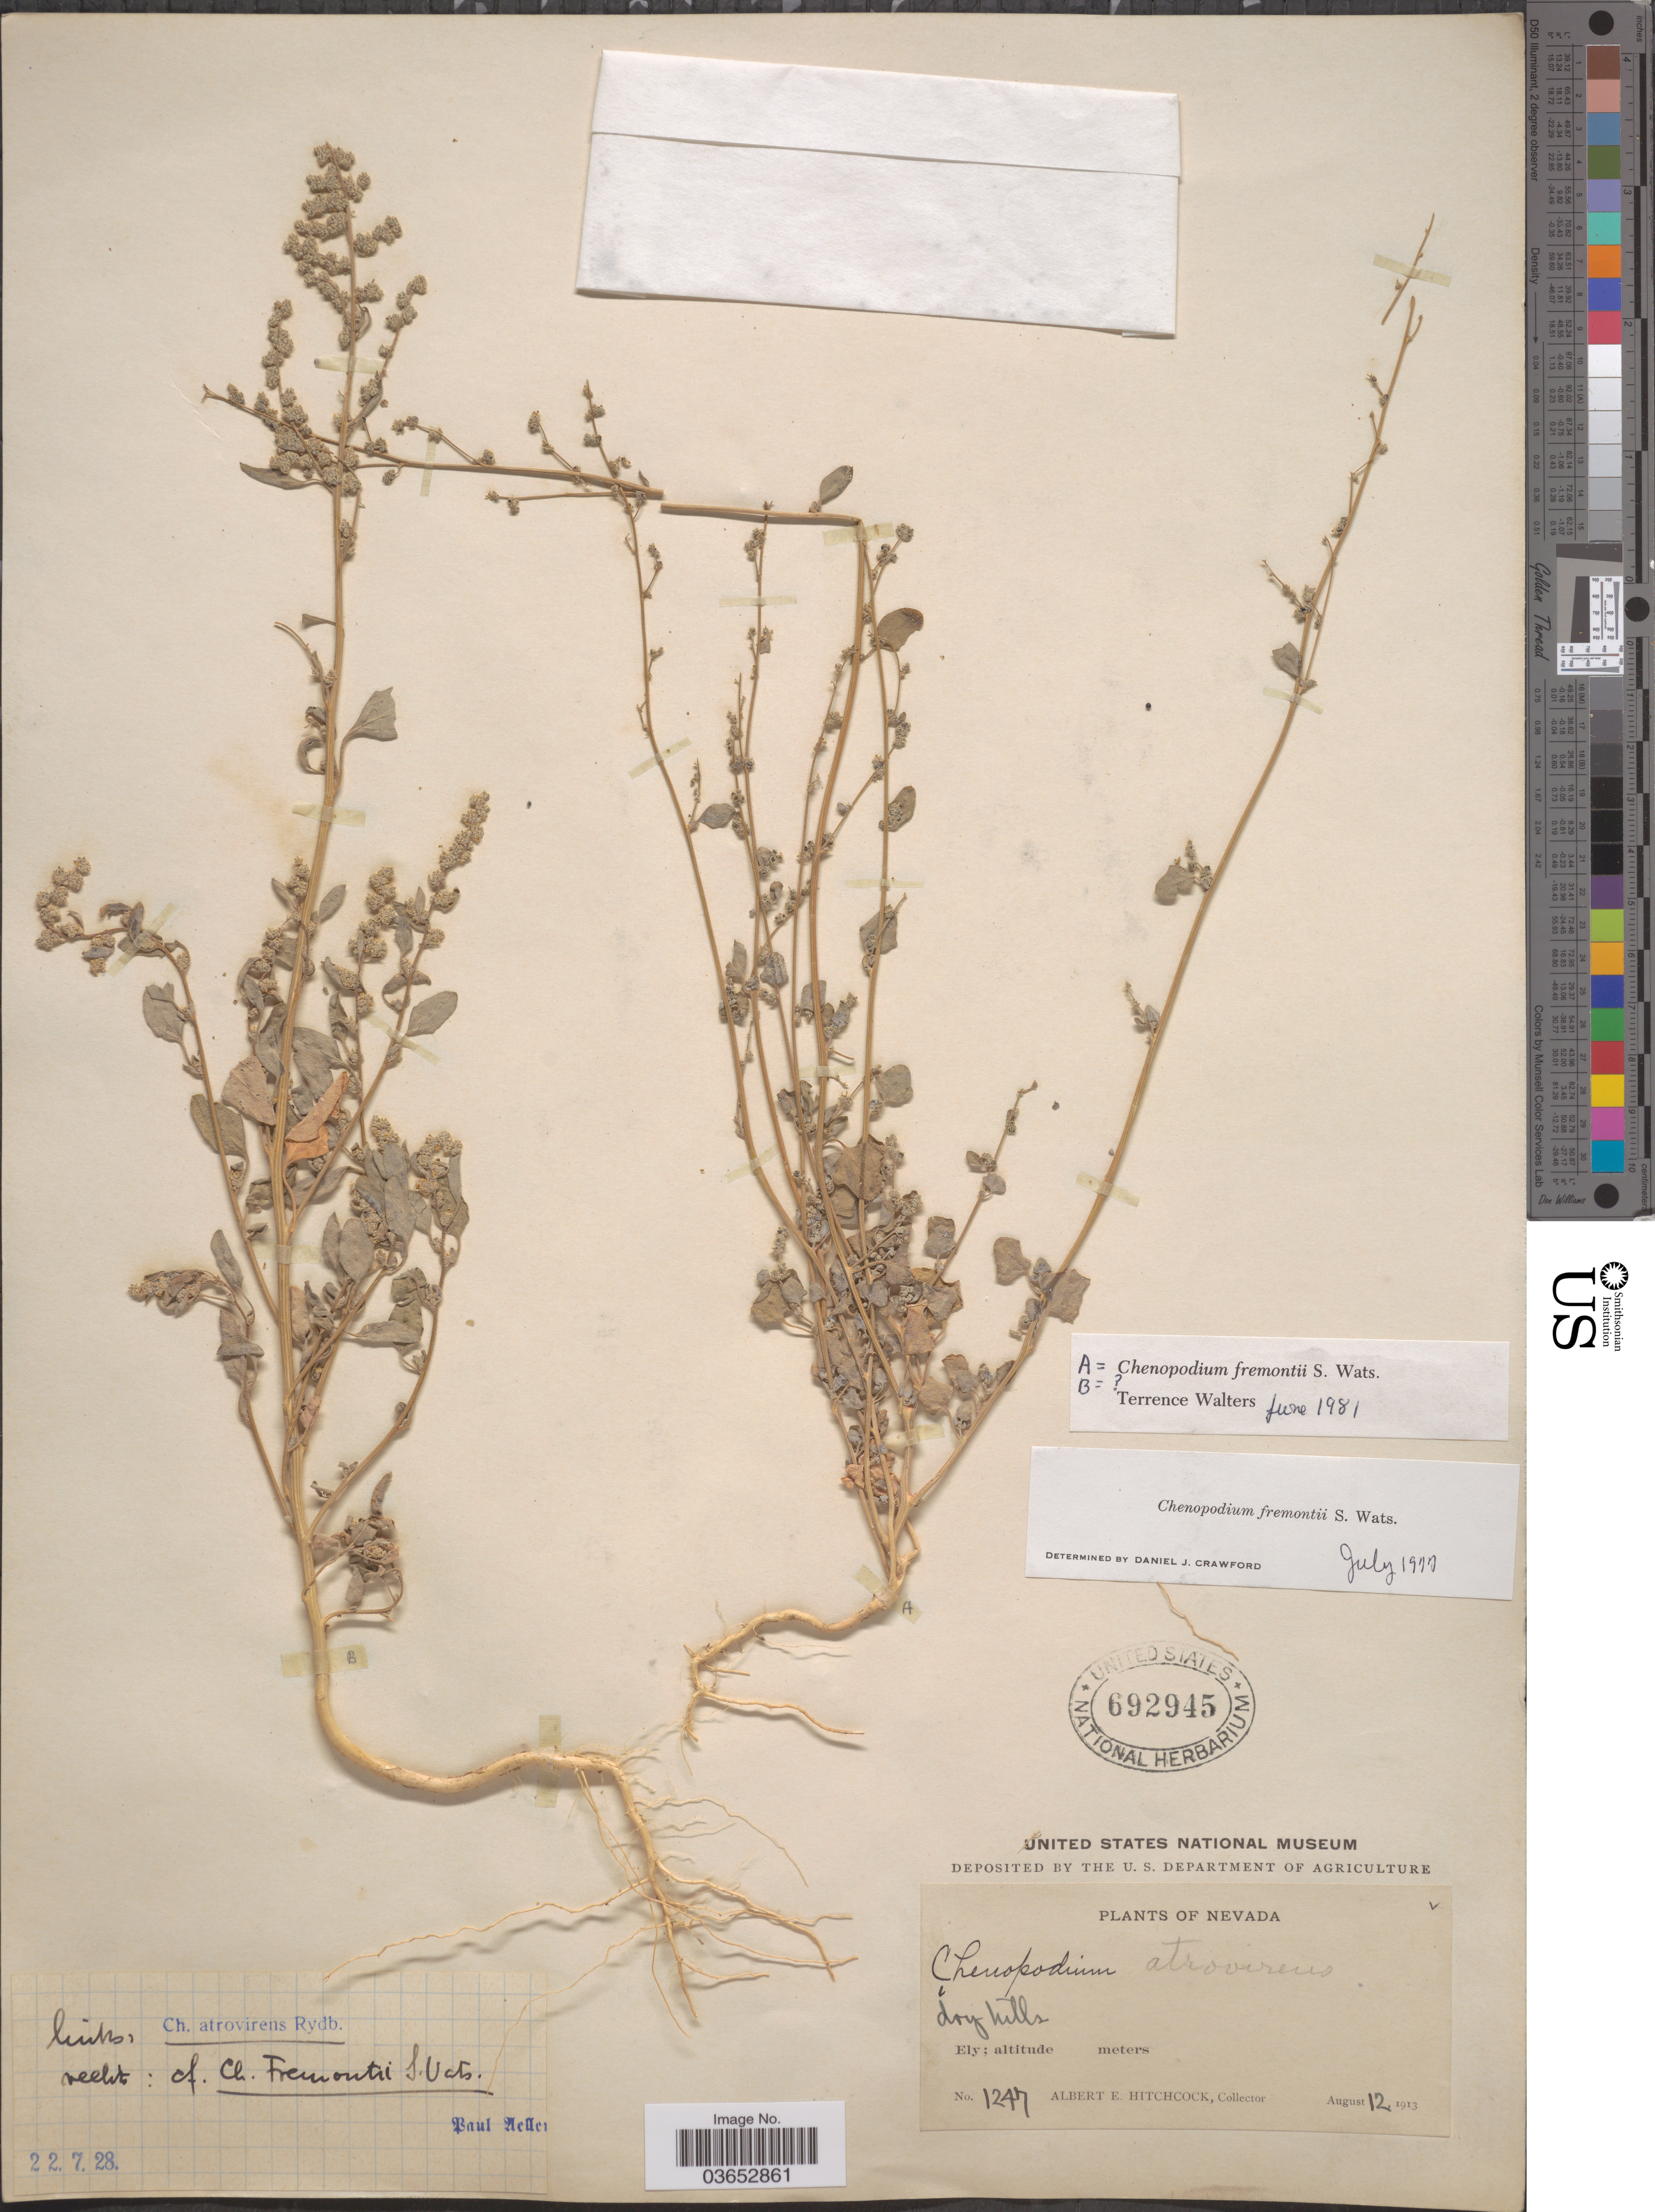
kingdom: Plantae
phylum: Tracheophyta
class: Magnoliopsida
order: Caryophyllales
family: Amaranthaceae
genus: Chenopodium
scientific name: Chenopodium fremontii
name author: S. Watson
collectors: A. Hitchcock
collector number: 1247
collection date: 1913-08-12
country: United States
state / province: Nevada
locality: Ely.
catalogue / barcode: US 692945